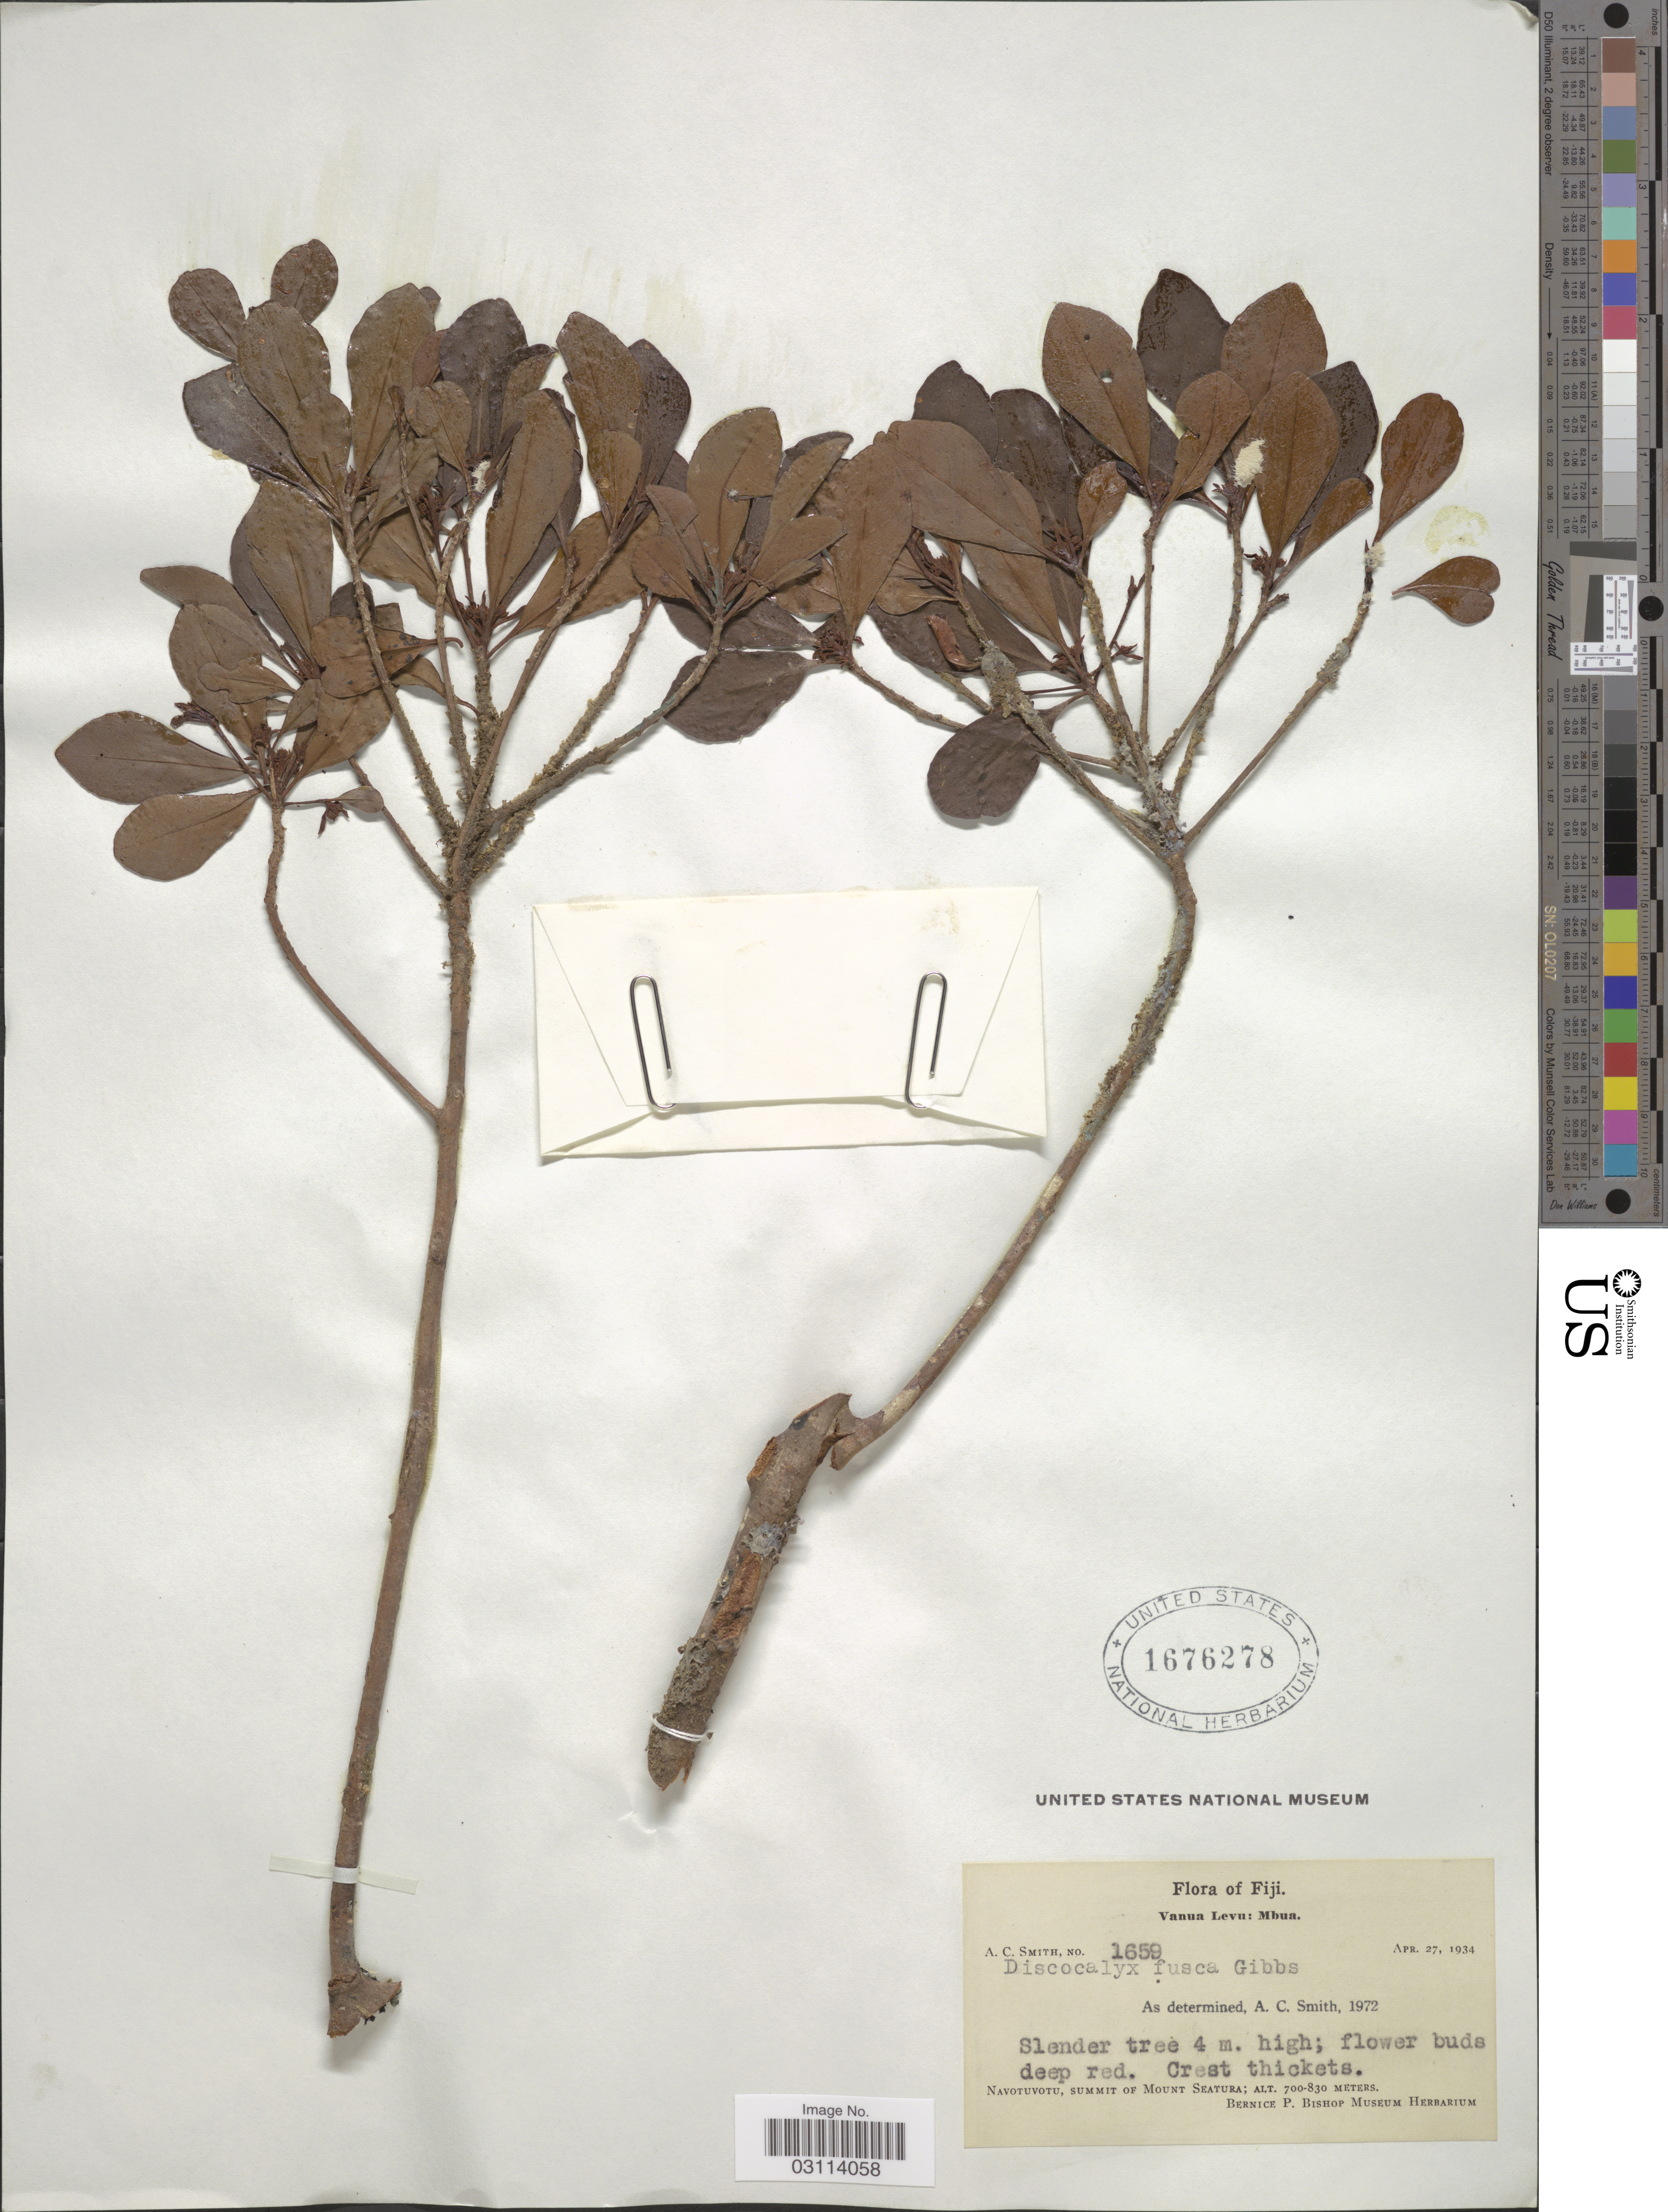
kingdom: Plantae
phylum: Tracheophyta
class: Magnoliopsida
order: Ericales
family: Primulaceae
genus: Discocalyx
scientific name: Discocalyx fusca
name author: Gibbs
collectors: A. C. Smith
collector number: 1659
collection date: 1934-04-27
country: Fiji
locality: Vanua Levu: Mbua. Navotuvotu, summit of Mount Seatura.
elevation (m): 700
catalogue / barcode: US 1676278